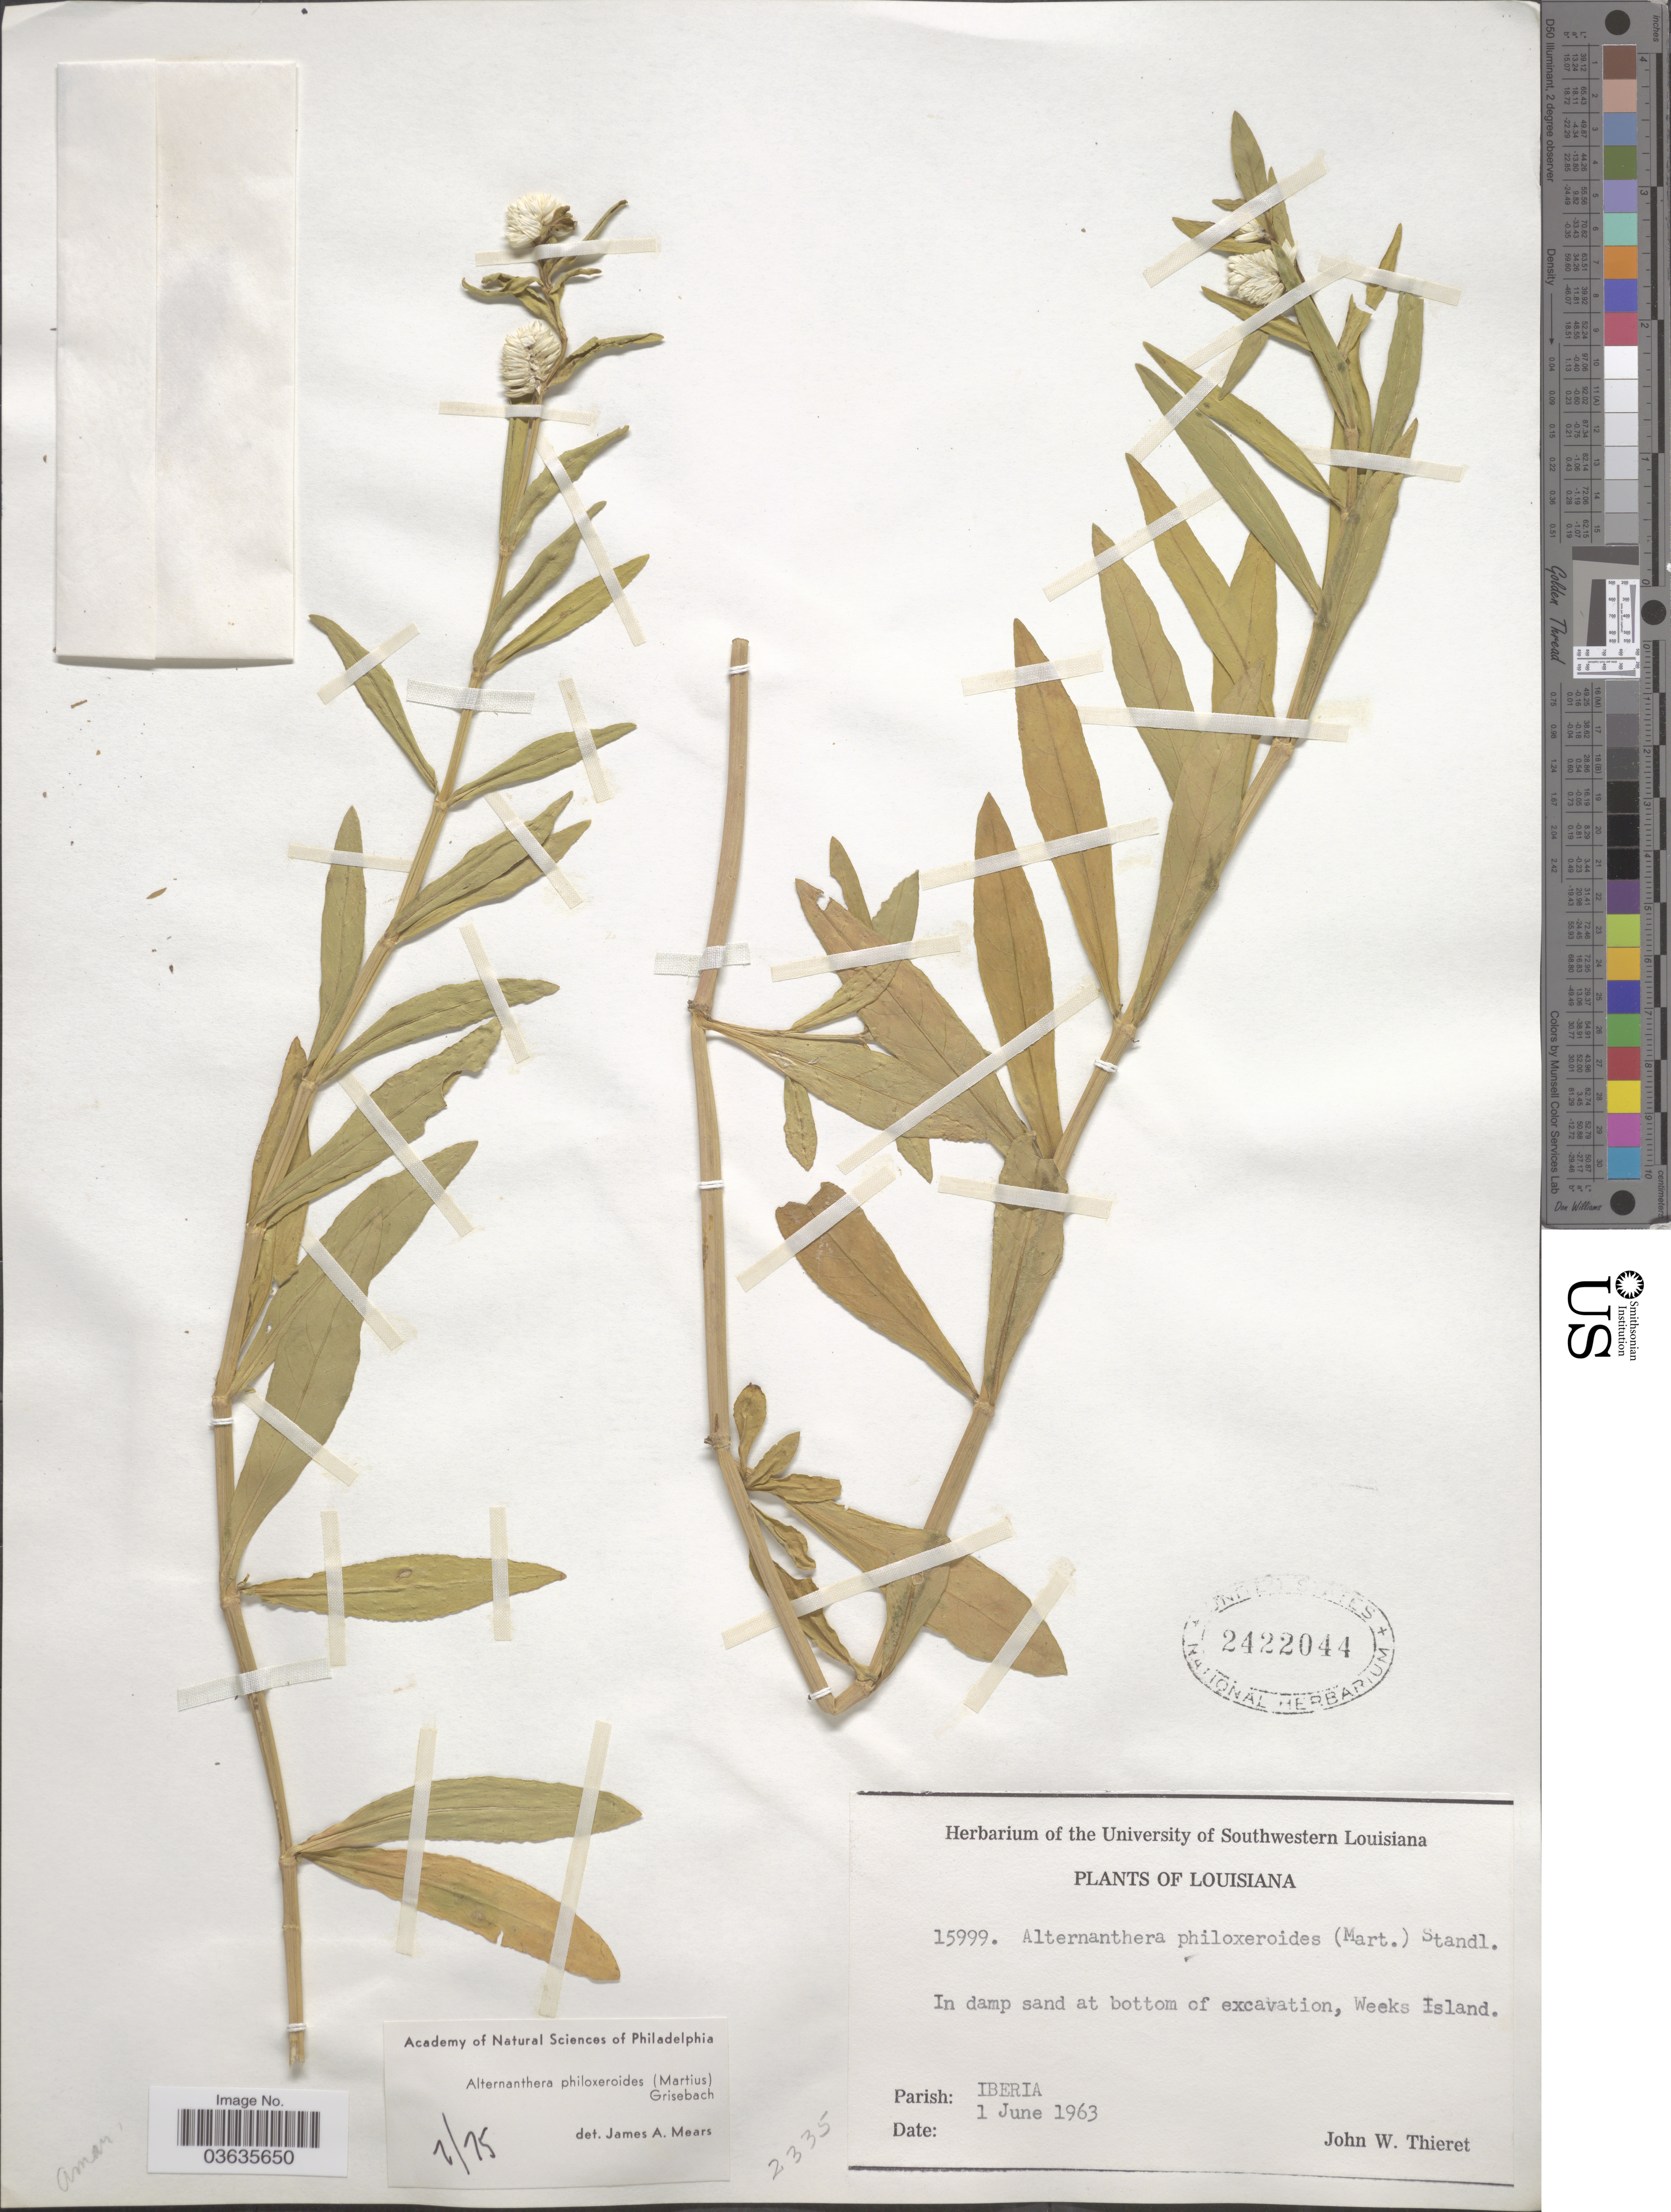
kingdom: Plantae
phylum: Tracheophyta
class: Magnoliopsida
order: Caryophyllales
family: Amaranthaceae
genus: Alternanthera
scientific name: Alternanthera philoxeroides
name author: (Mart.) Griseb.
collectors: J. W. Thieret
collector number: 15999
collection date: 1963-06-01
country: United States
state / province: Louisiana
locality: At bottom of excavation, Weeks Island. Parish: Iberia.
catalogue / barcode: US 2422044